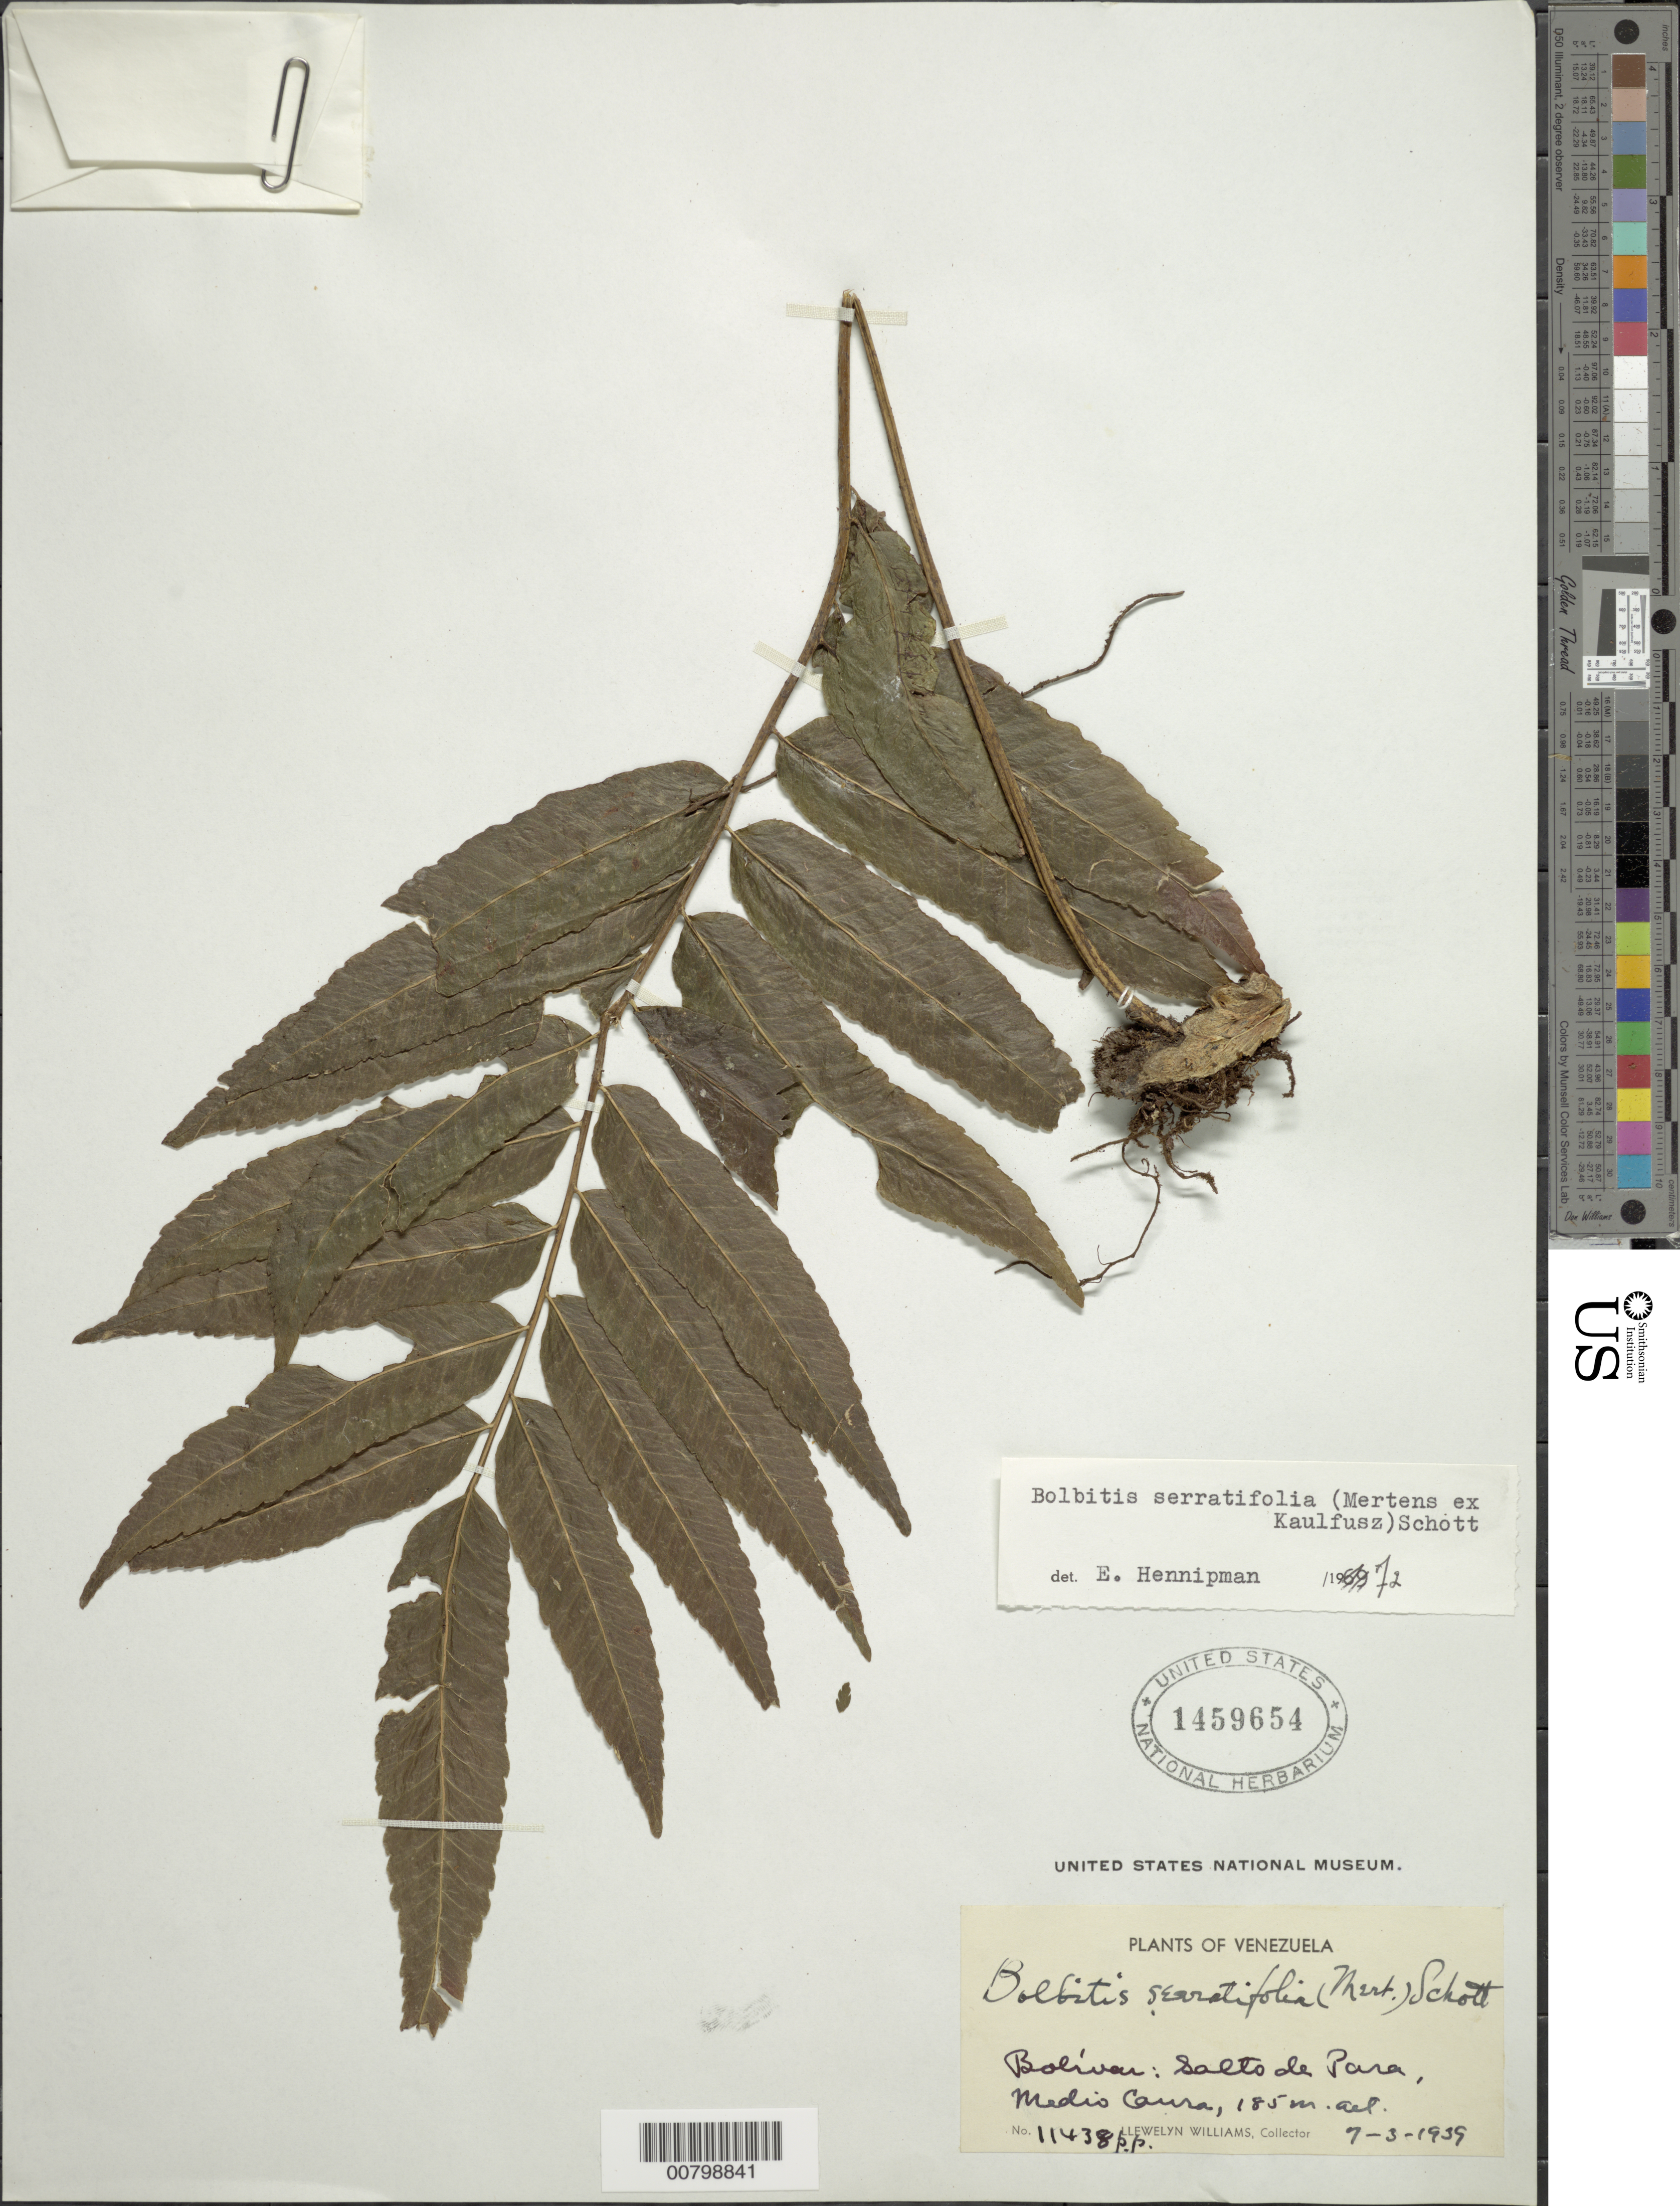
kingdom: Plantae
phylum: Tracheophyta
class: Polypodiopsida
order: Polypodiales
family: Dryopteridaceae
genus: Bolbitis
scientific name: Bolbitis serratifolia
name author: (Mert. ex Kaulf.) Schott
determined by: Hennipman, E.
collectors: Ll. Williams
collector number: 11438 p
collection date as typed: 7-Mar-39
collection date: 1939-03-07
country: Venezuela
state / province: Bolívar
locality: Salto de Para, Medio Caura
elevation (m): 185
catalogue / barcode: US 1459654